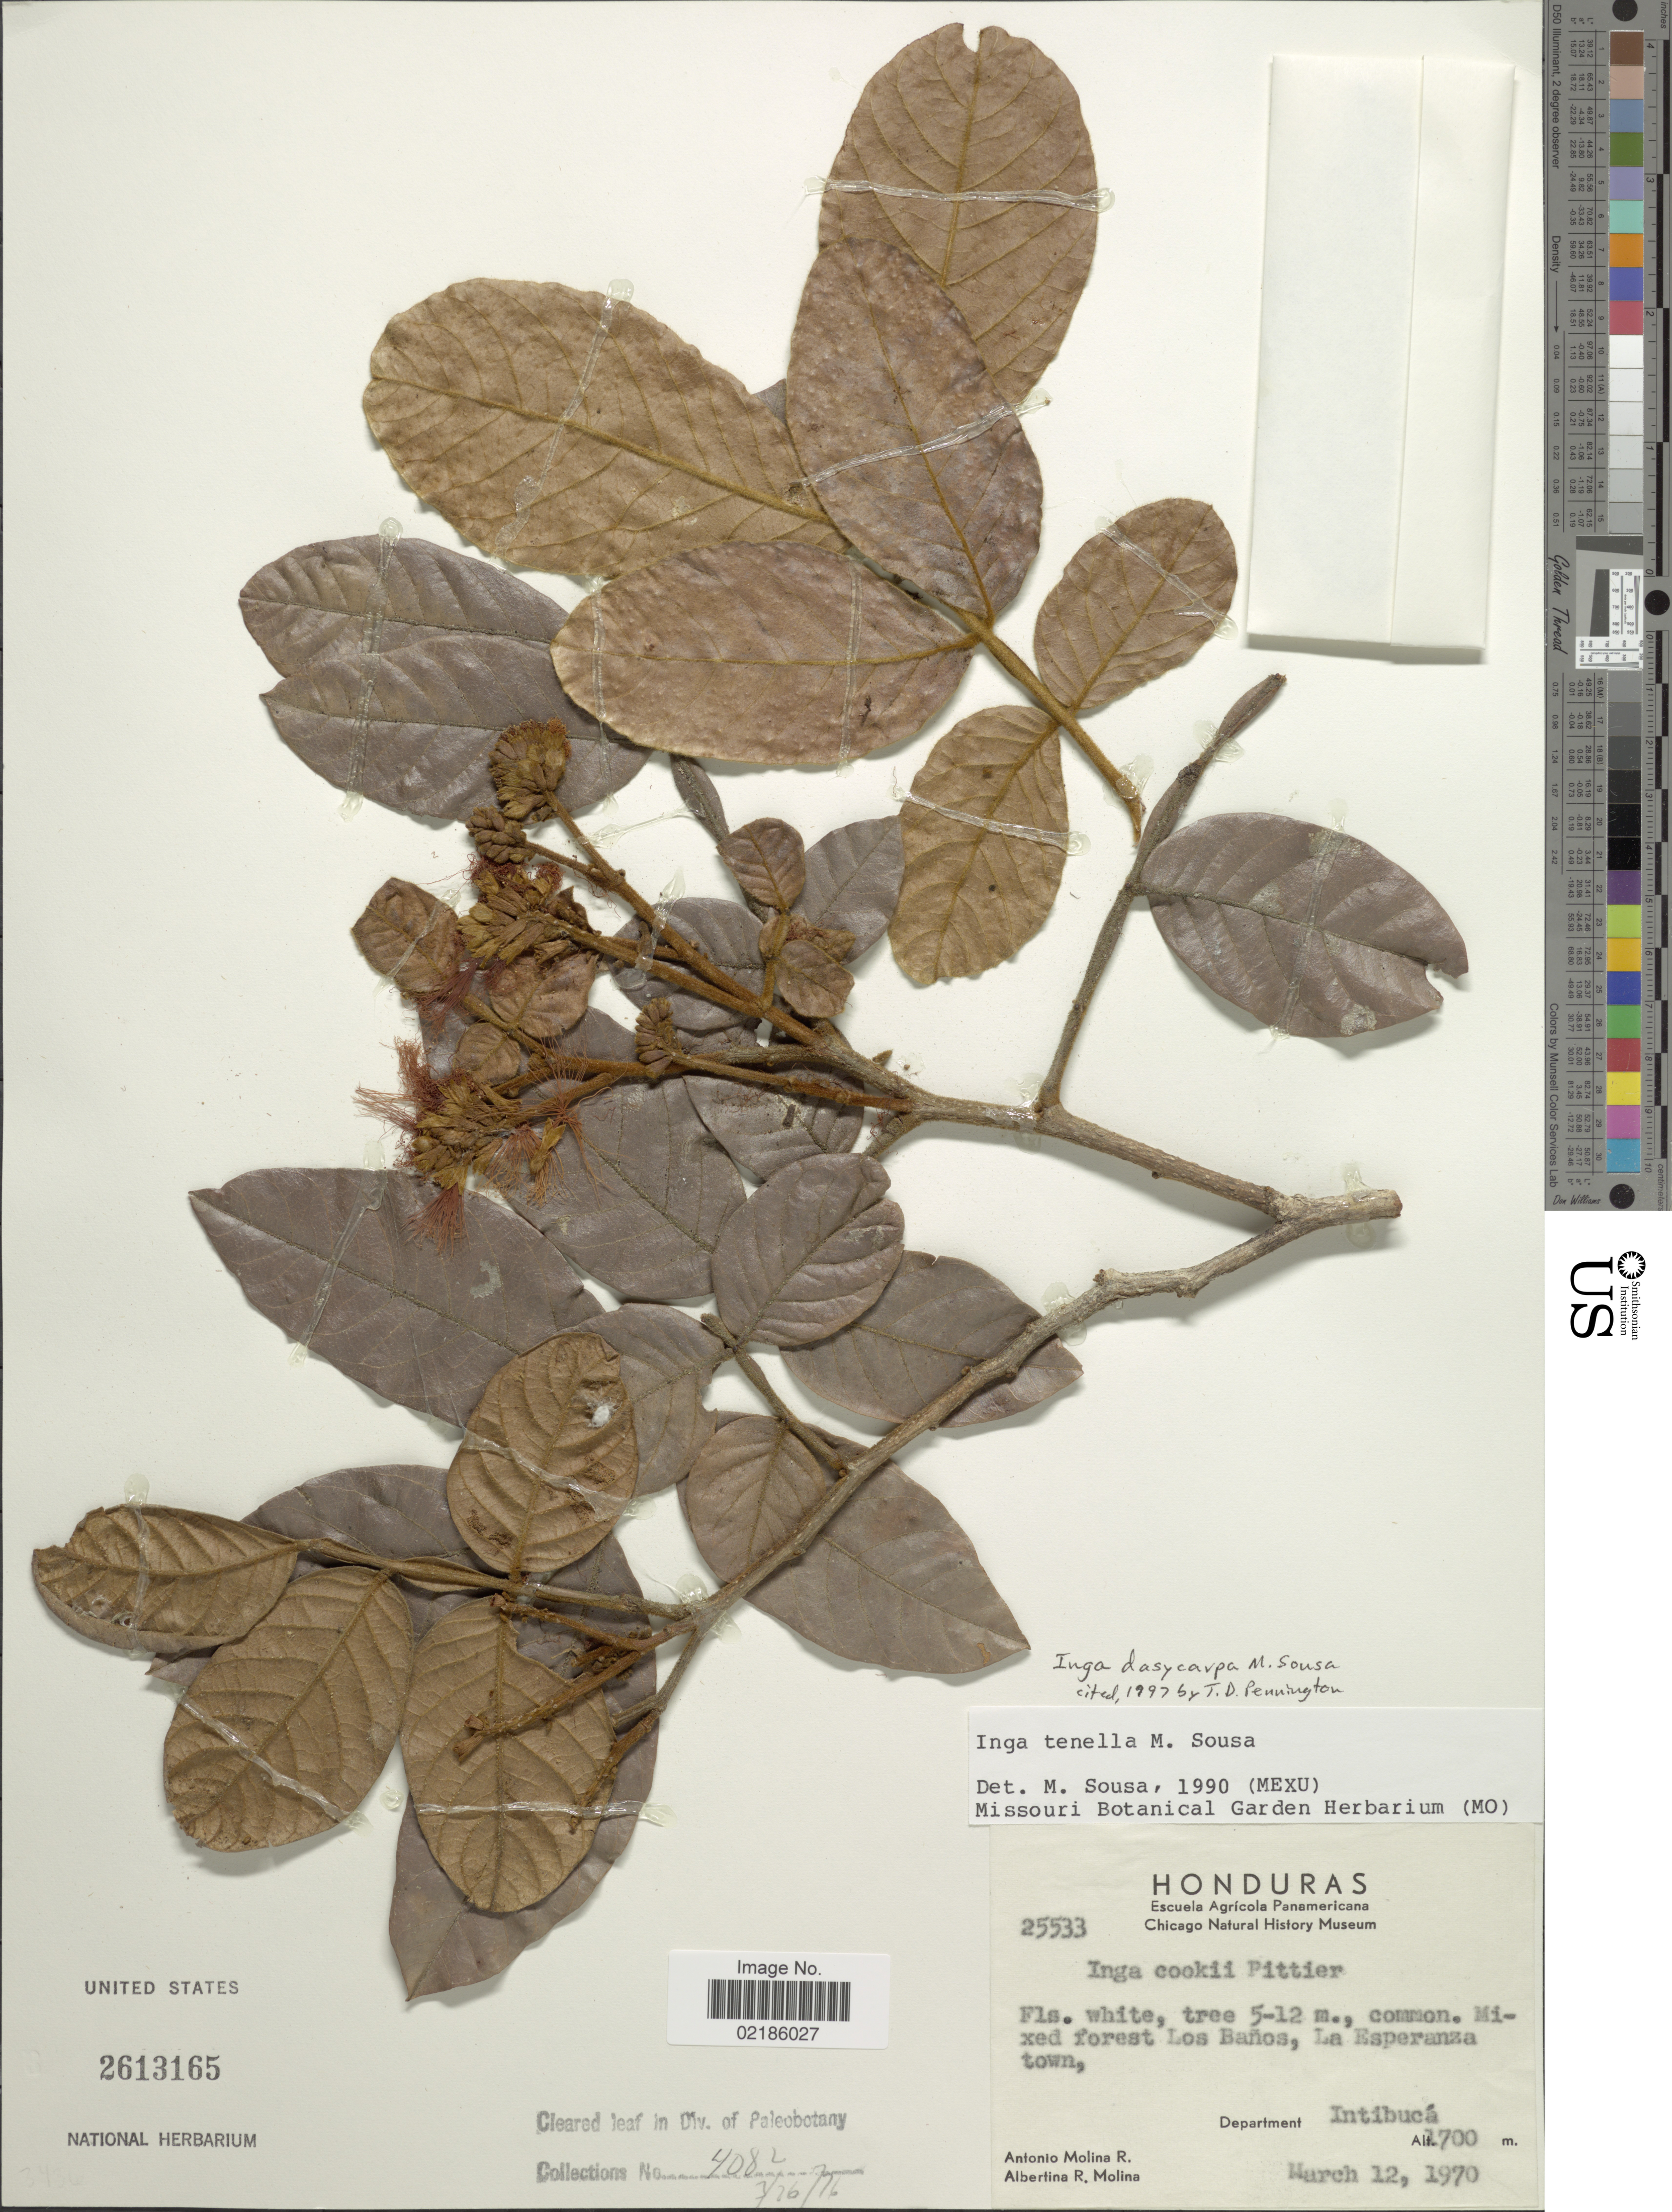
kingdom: Plantae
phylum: Tracheophyta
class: Magnoliopsida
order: Fabales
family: Fabaceae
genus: Inga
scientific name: Inga dasycarpa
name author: M. Sousa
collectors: A. Molina R. & A. R. Molina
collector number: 25533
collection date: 1970-03-12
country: Honduras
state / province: Intibuca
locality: Mixed forest Los Banos, La Esperanza town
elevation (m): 1700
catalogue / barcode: US 2613165